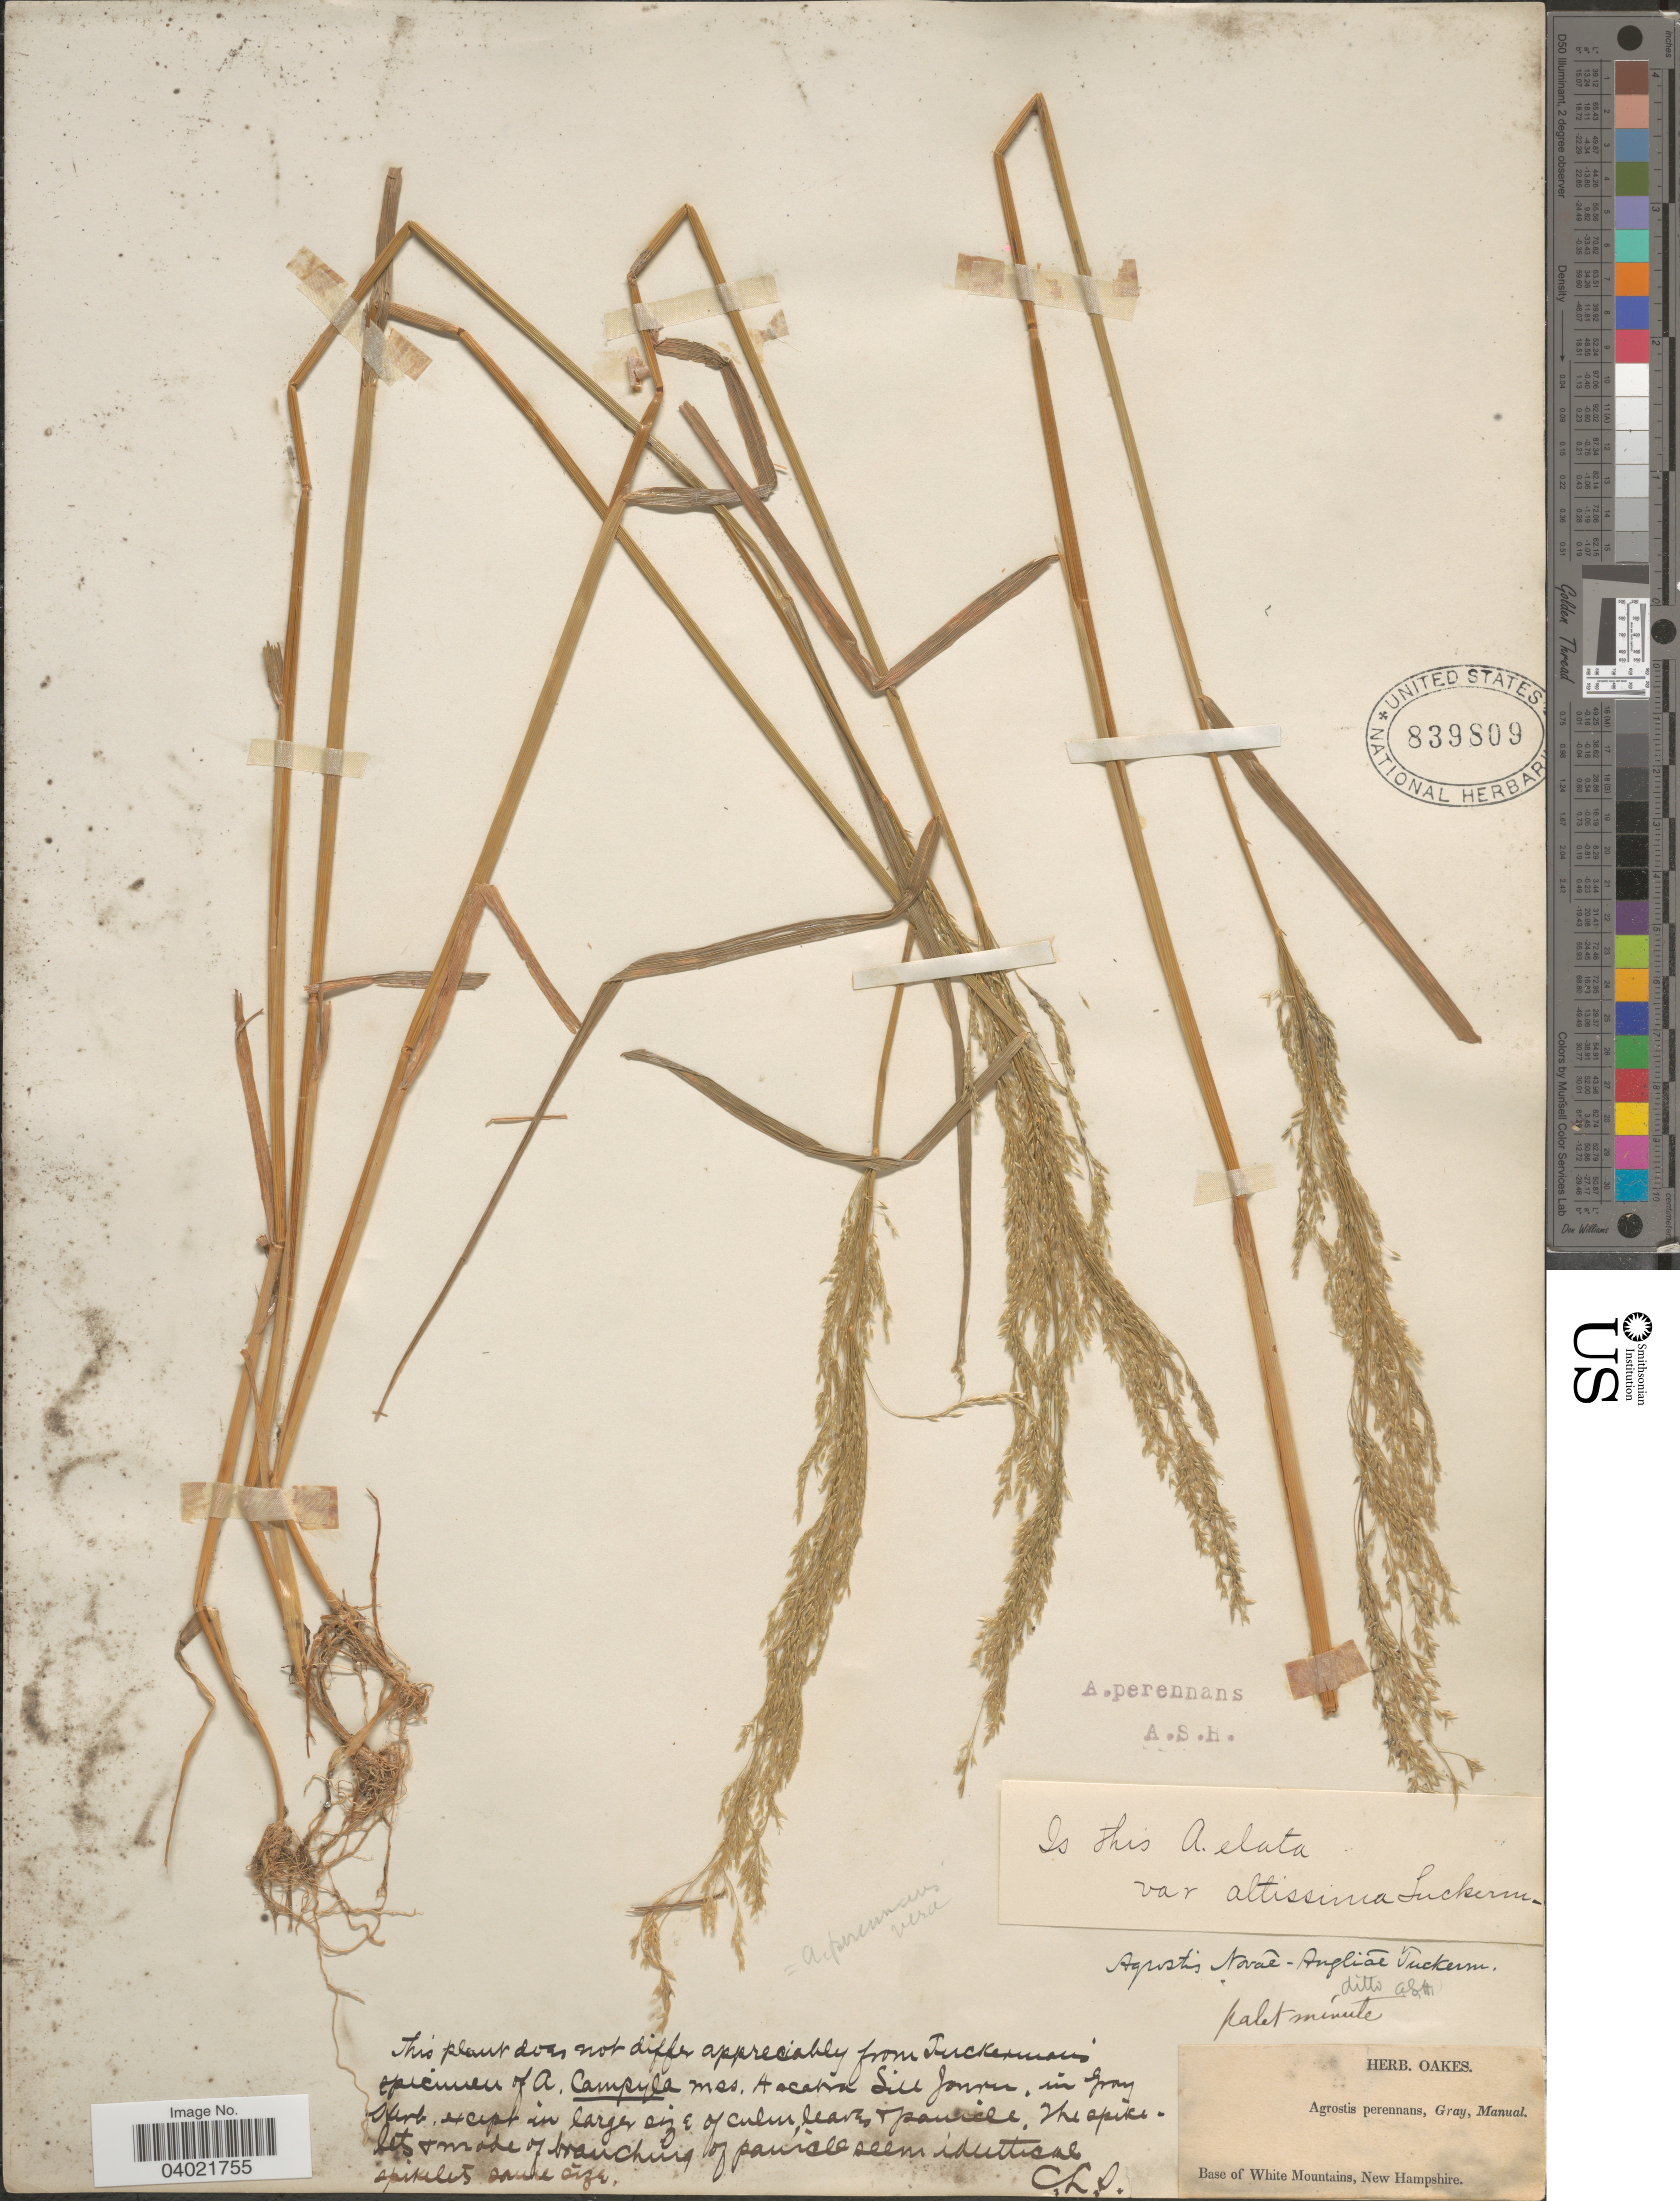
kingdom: Plantae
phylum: Tracheophyta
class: Liliopsida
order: Poales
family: Poaceae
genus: Agrostis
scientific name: Agrostis perennans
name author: (Walter) Tuck.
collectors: ex herb. Oakes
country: United States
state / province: New Hampshire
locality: Base of White Mountains.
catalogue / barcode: US 839809